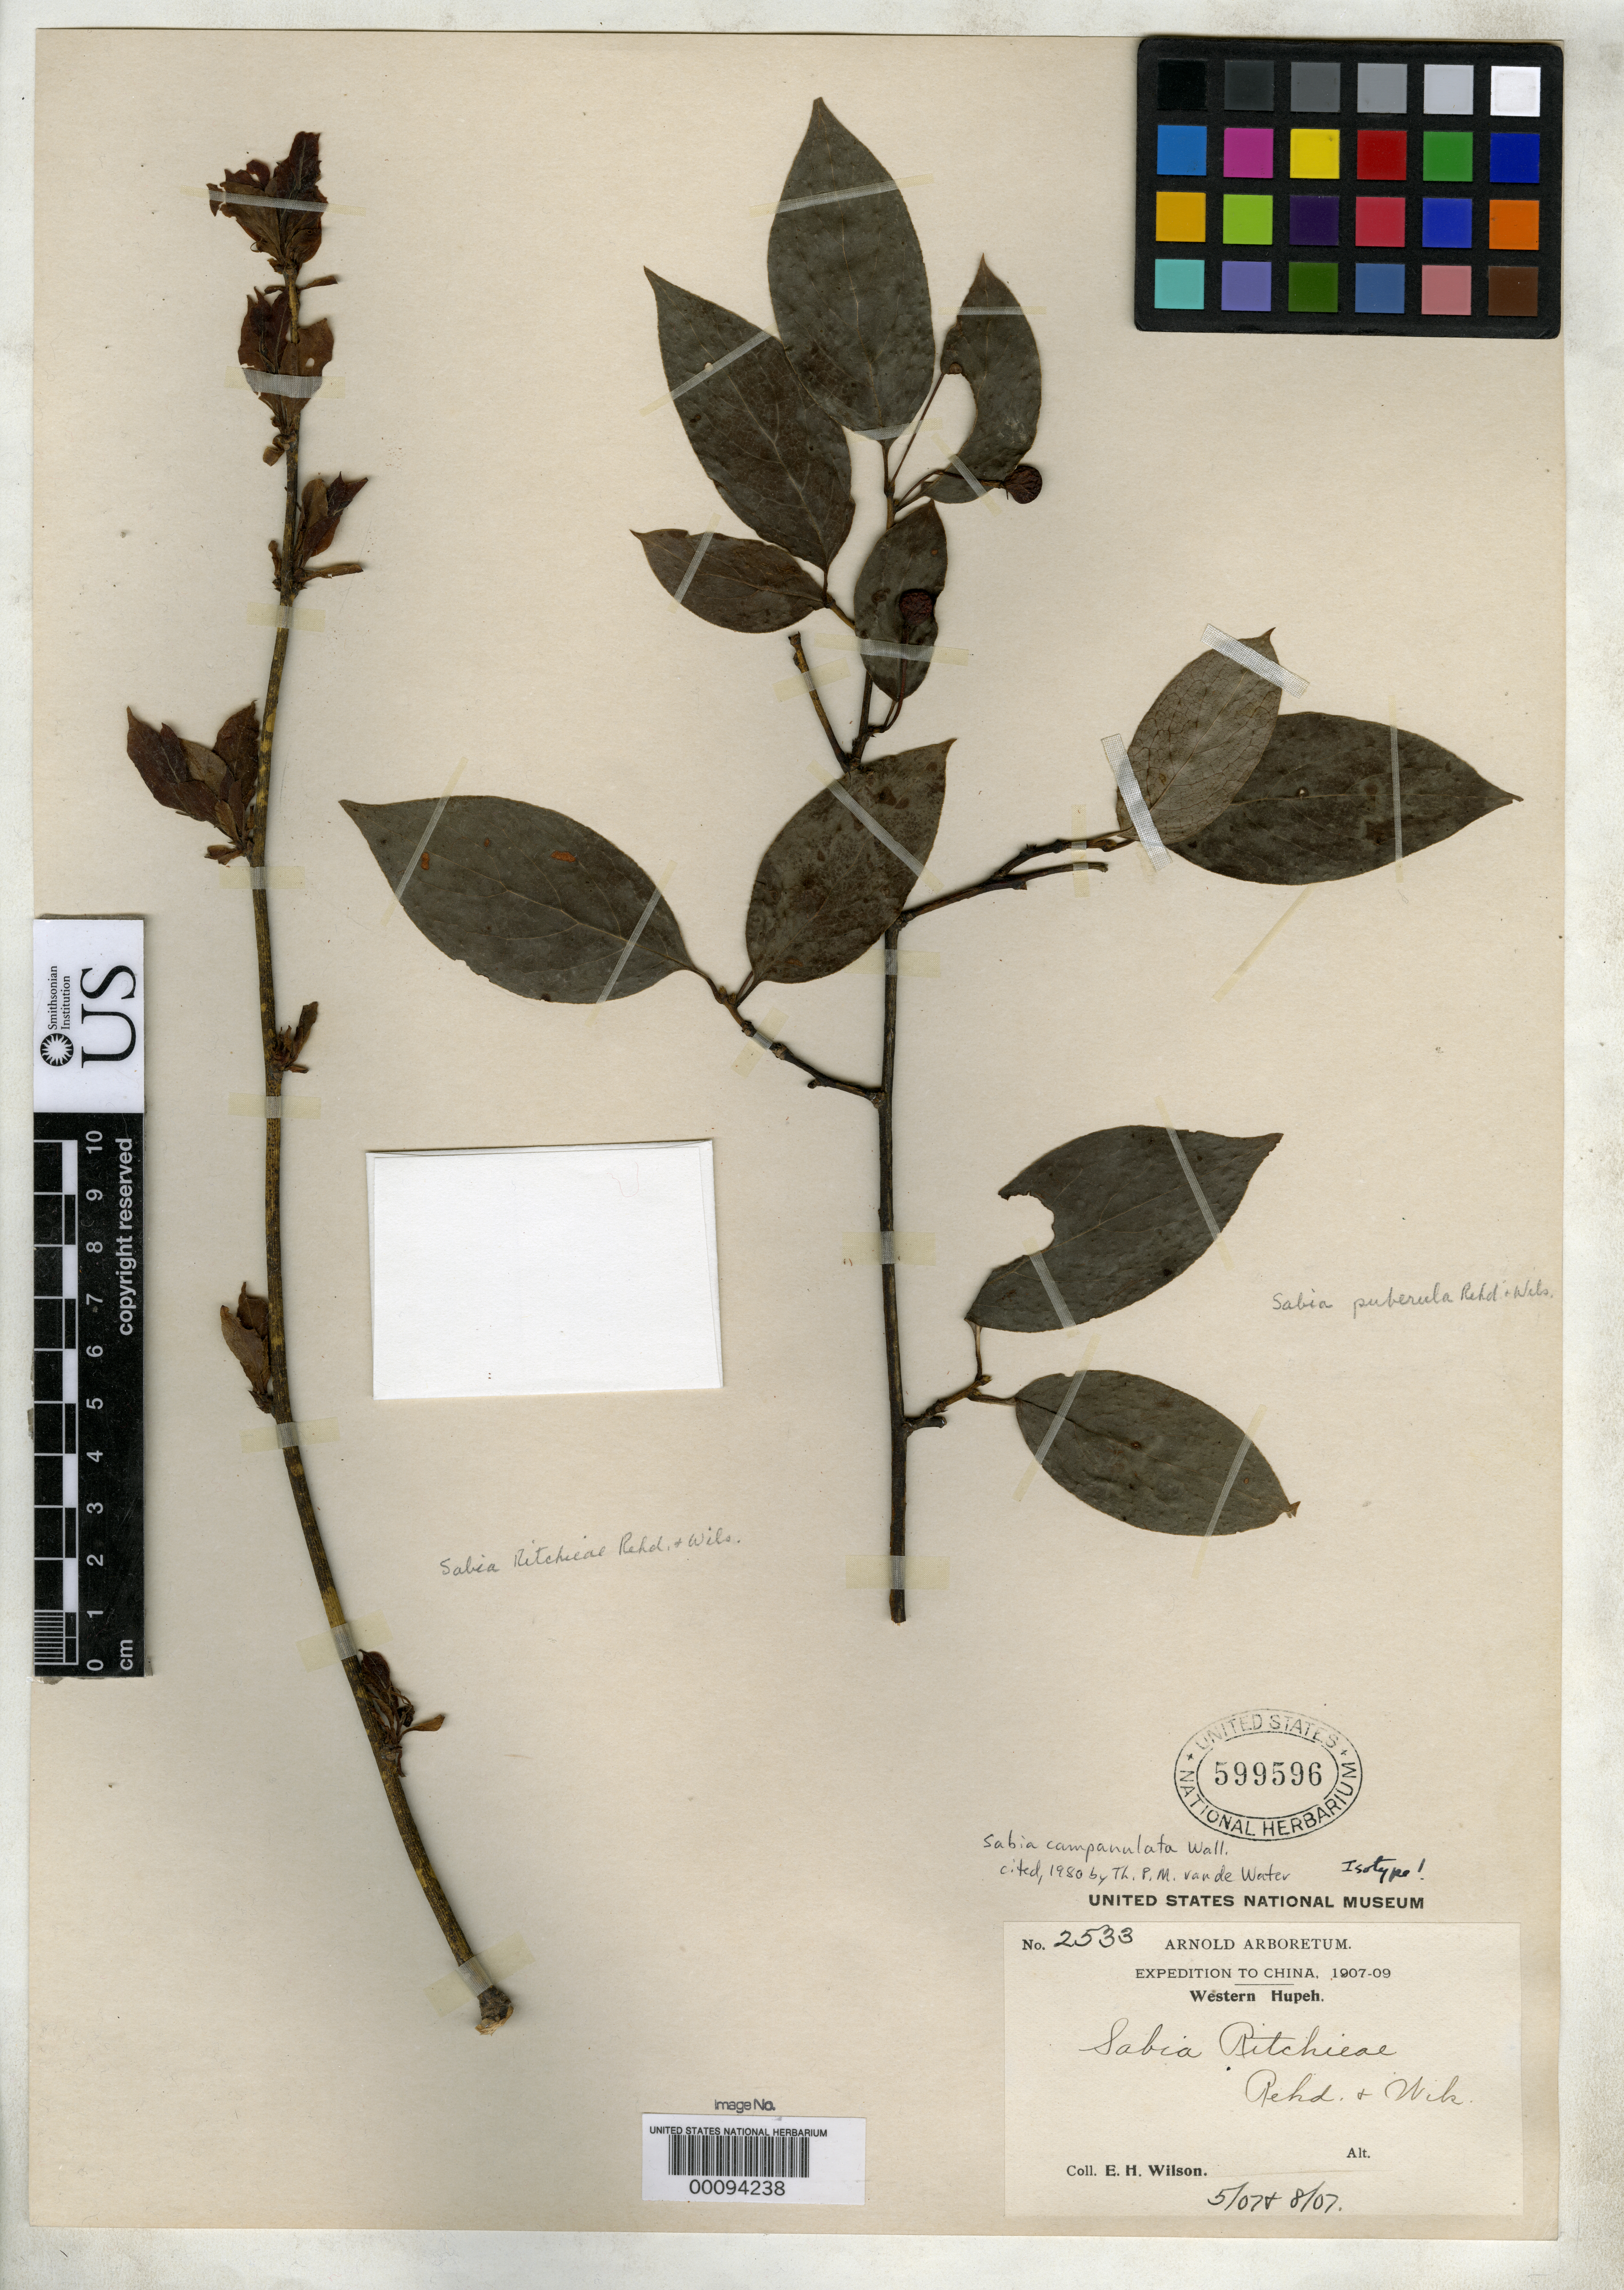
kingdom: Plantae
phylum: Tracheophyta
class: Magnoliopsida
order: Proteales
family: Sabiaceae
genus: Sabia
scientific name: Sabia ritchieae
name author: Rehder & E.H. Wilson in Sarg.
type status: Isotype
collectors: E. H. Wilson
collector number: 2533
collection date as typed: May 1907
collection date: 1907-05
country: China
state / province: Hubei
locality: Hsing-shan Hsien.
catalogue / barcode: US 599596